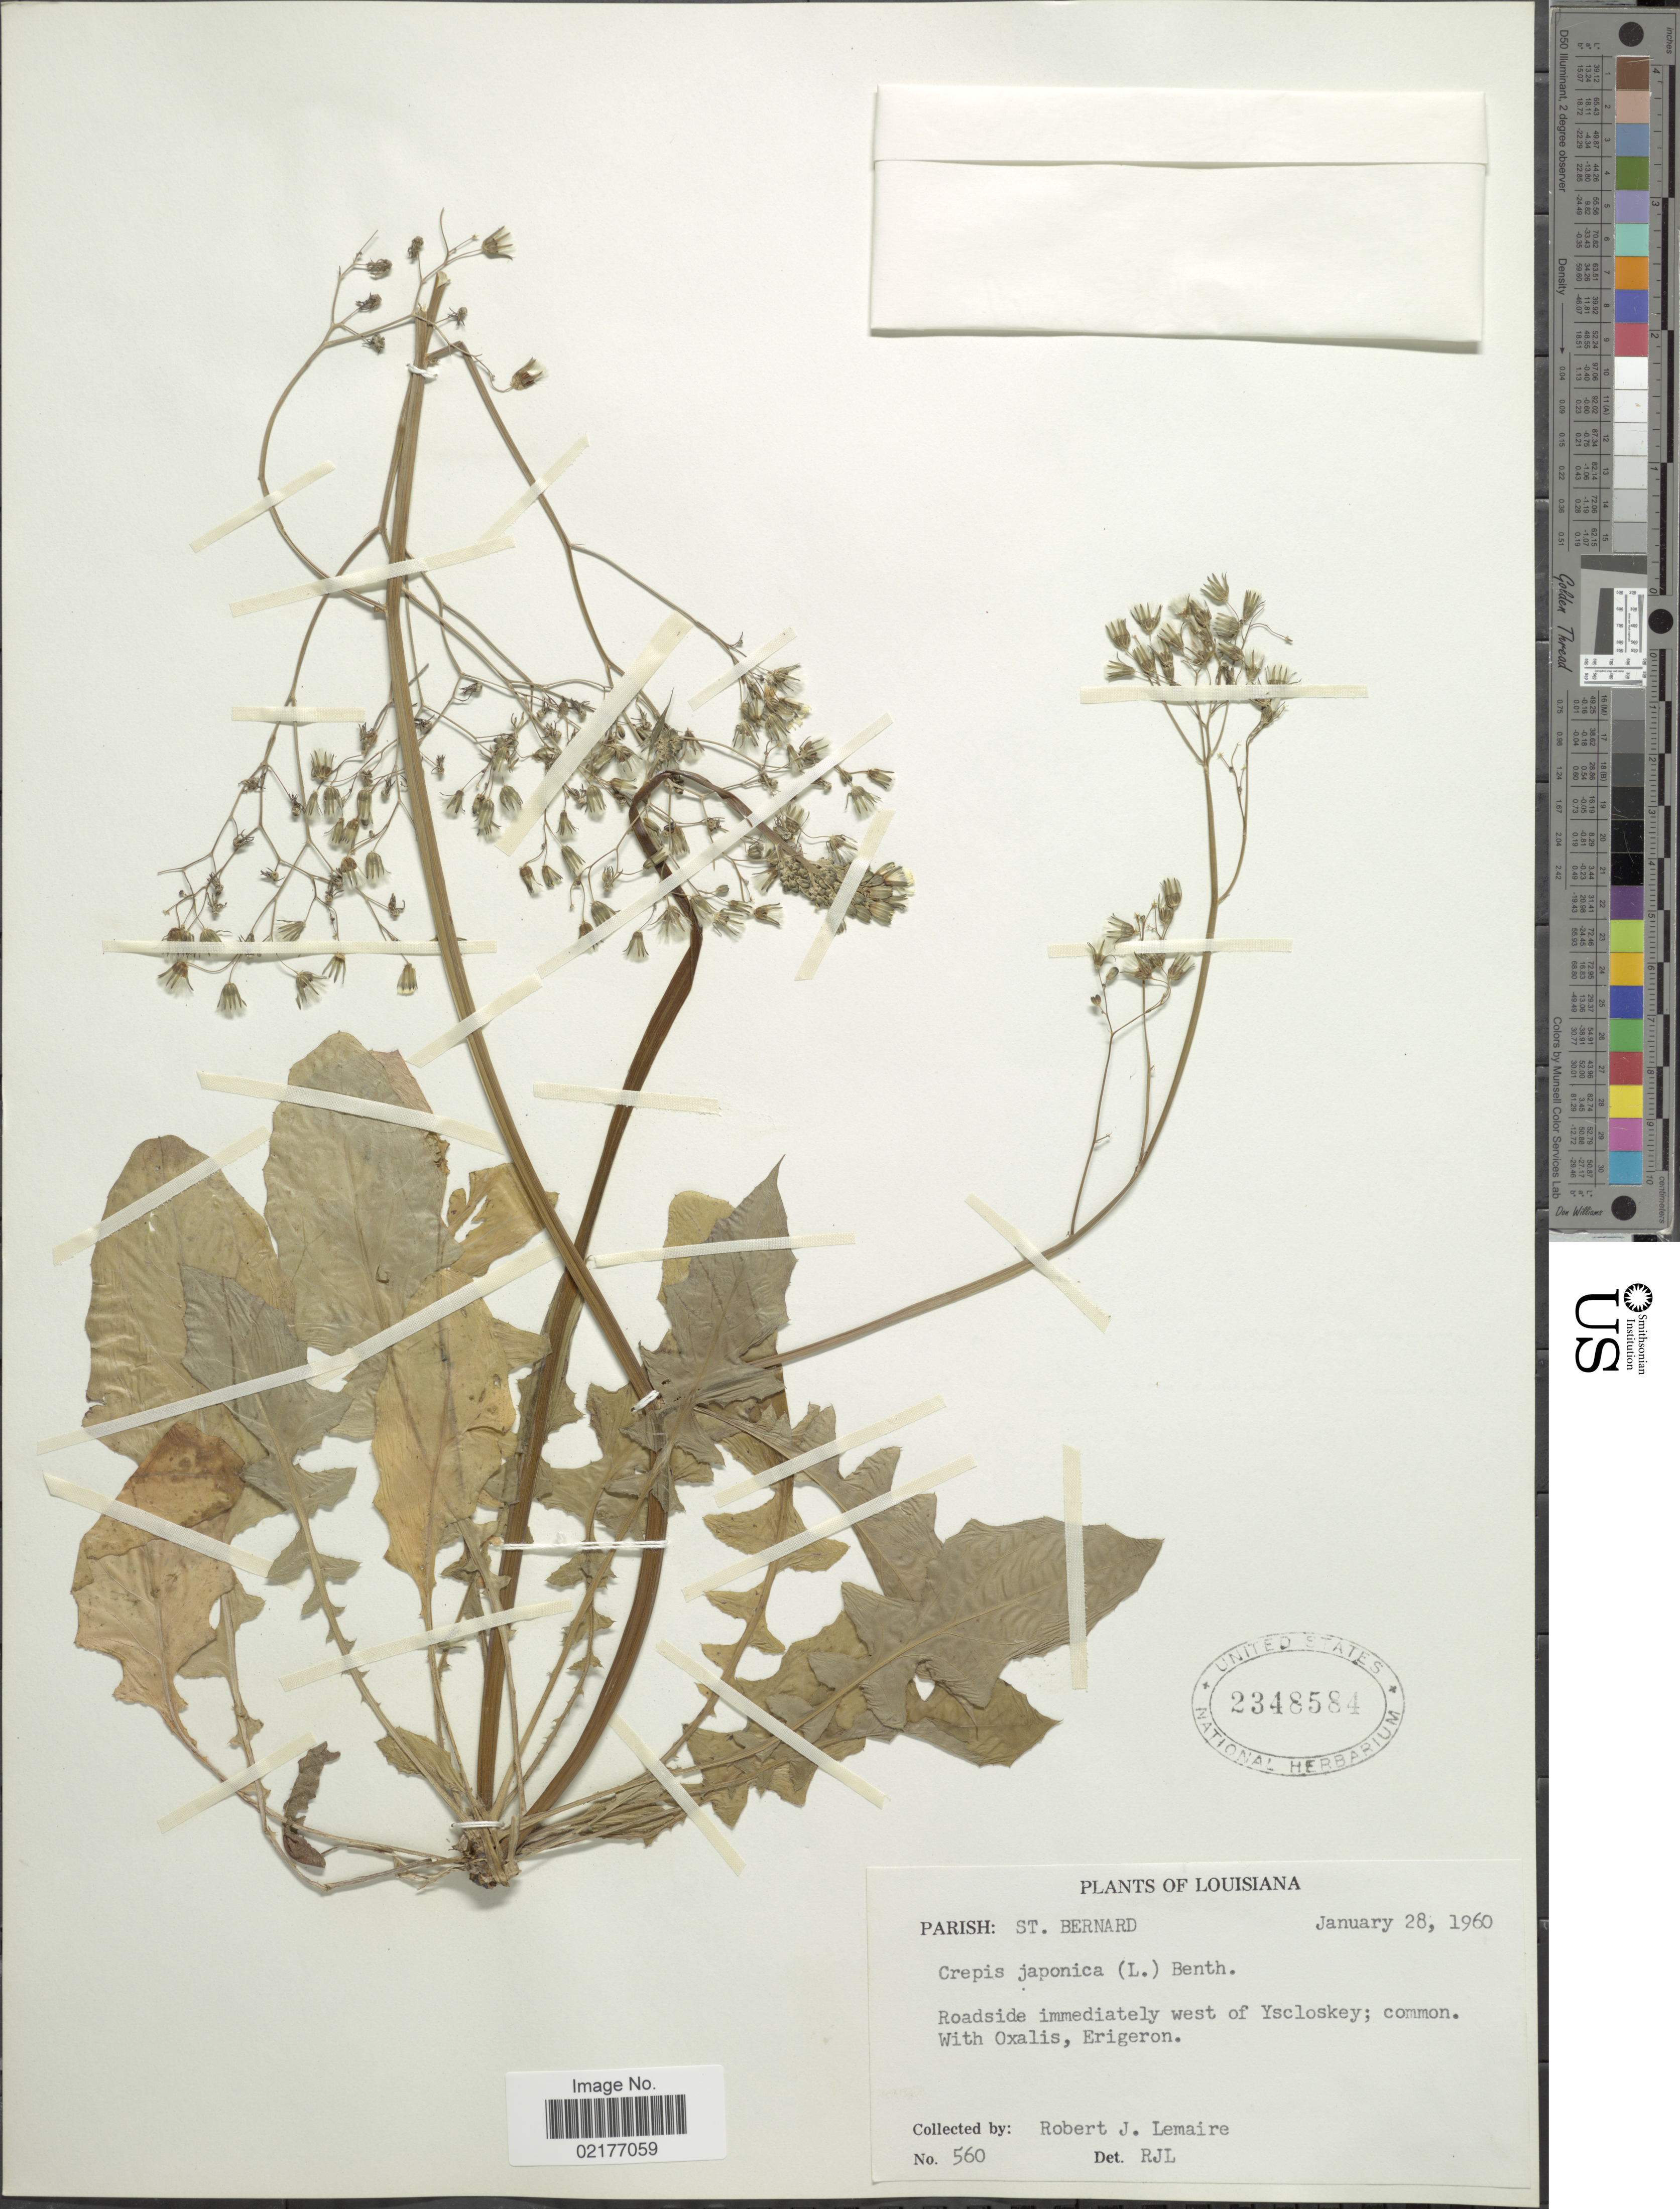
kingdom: Plantae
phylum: Tracheophyta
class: Magnoliopsida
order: Asterales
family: Asteraceae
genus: Youngia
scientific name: Youngia japonica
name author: (L.) DC.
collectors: R. J. Lemaire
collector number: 560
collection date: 1960-01-28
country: United States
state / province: Louisiana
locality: Parish: St. Bernard, Roadside immediately west of Yscloskey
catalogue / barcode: US 2348584